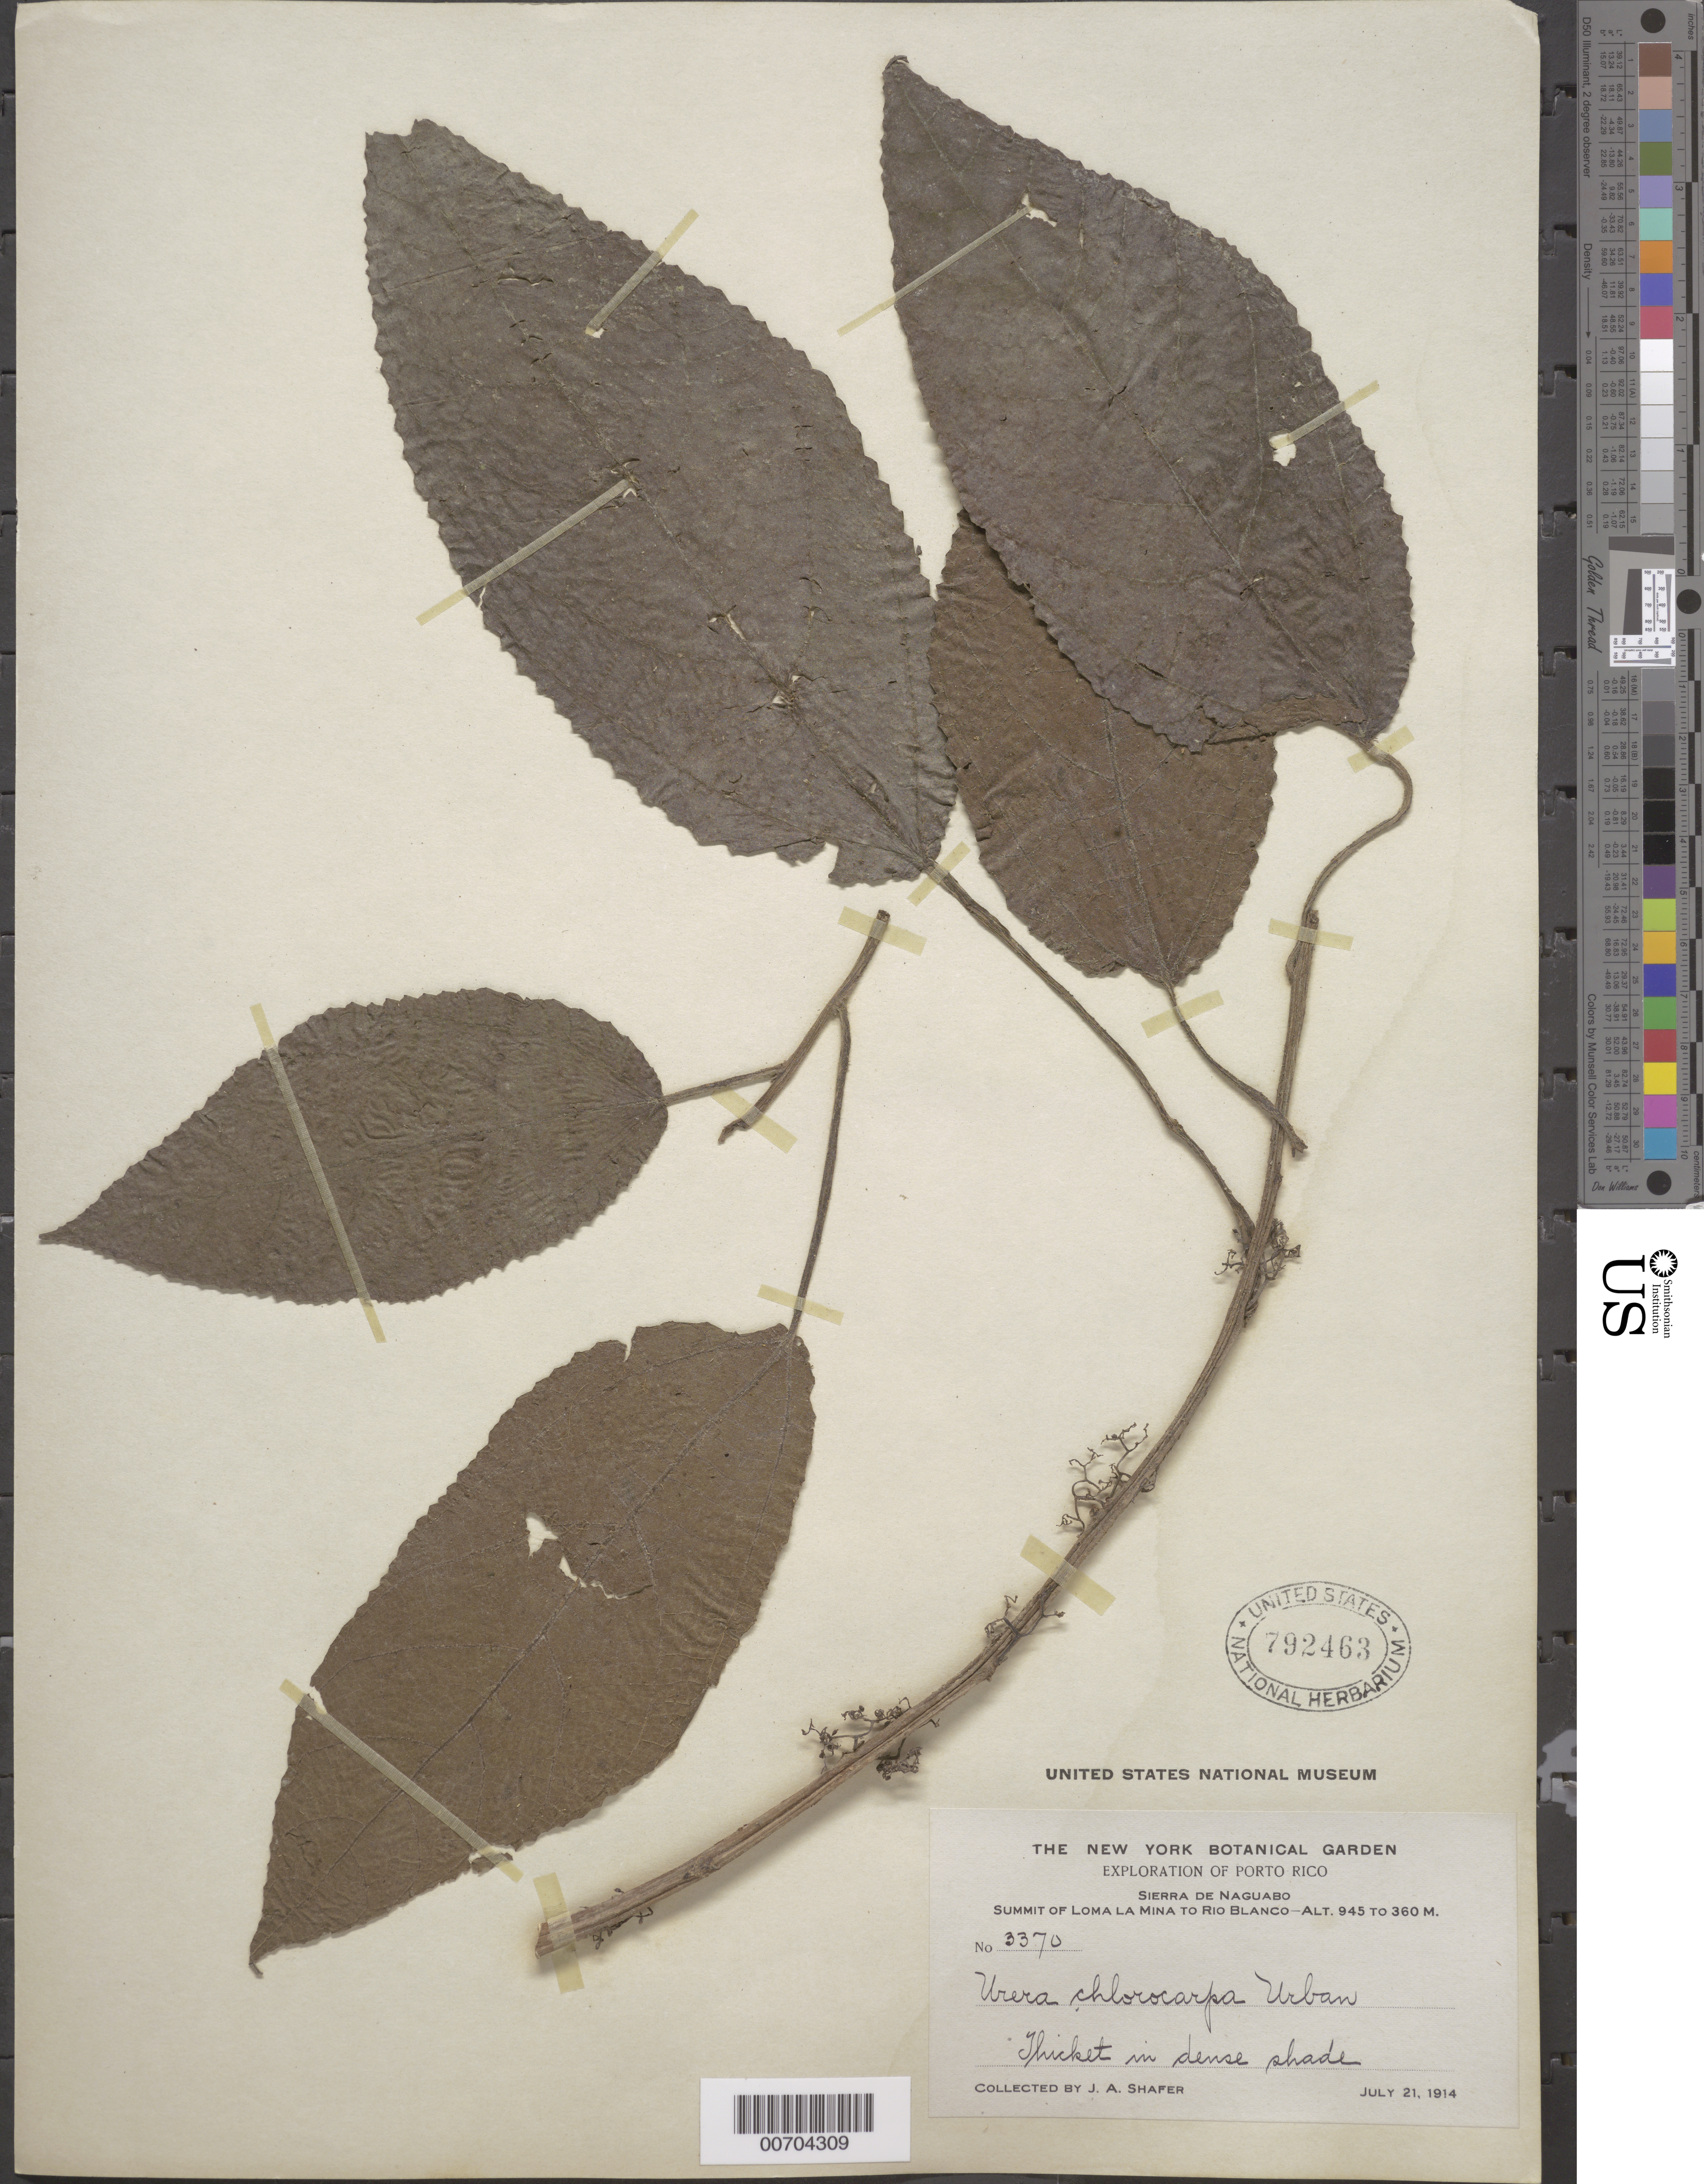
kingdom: Plantae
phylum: Tracheophyta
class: Magnoliopsida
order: Rosales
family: Urticaceae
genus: Urera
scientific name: Urera chlorocarpa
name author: Urb.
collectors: J. A. Shafer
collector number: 3370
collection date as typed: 21 Jul 1914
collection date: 1914-07-21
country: Puerto Rico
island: Greater Antilles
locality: Sierra de Naguabo, Summit of Loma la Mina to Río Blanco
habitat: Thicket in dense shade.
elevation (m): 945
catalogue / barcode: US 792463